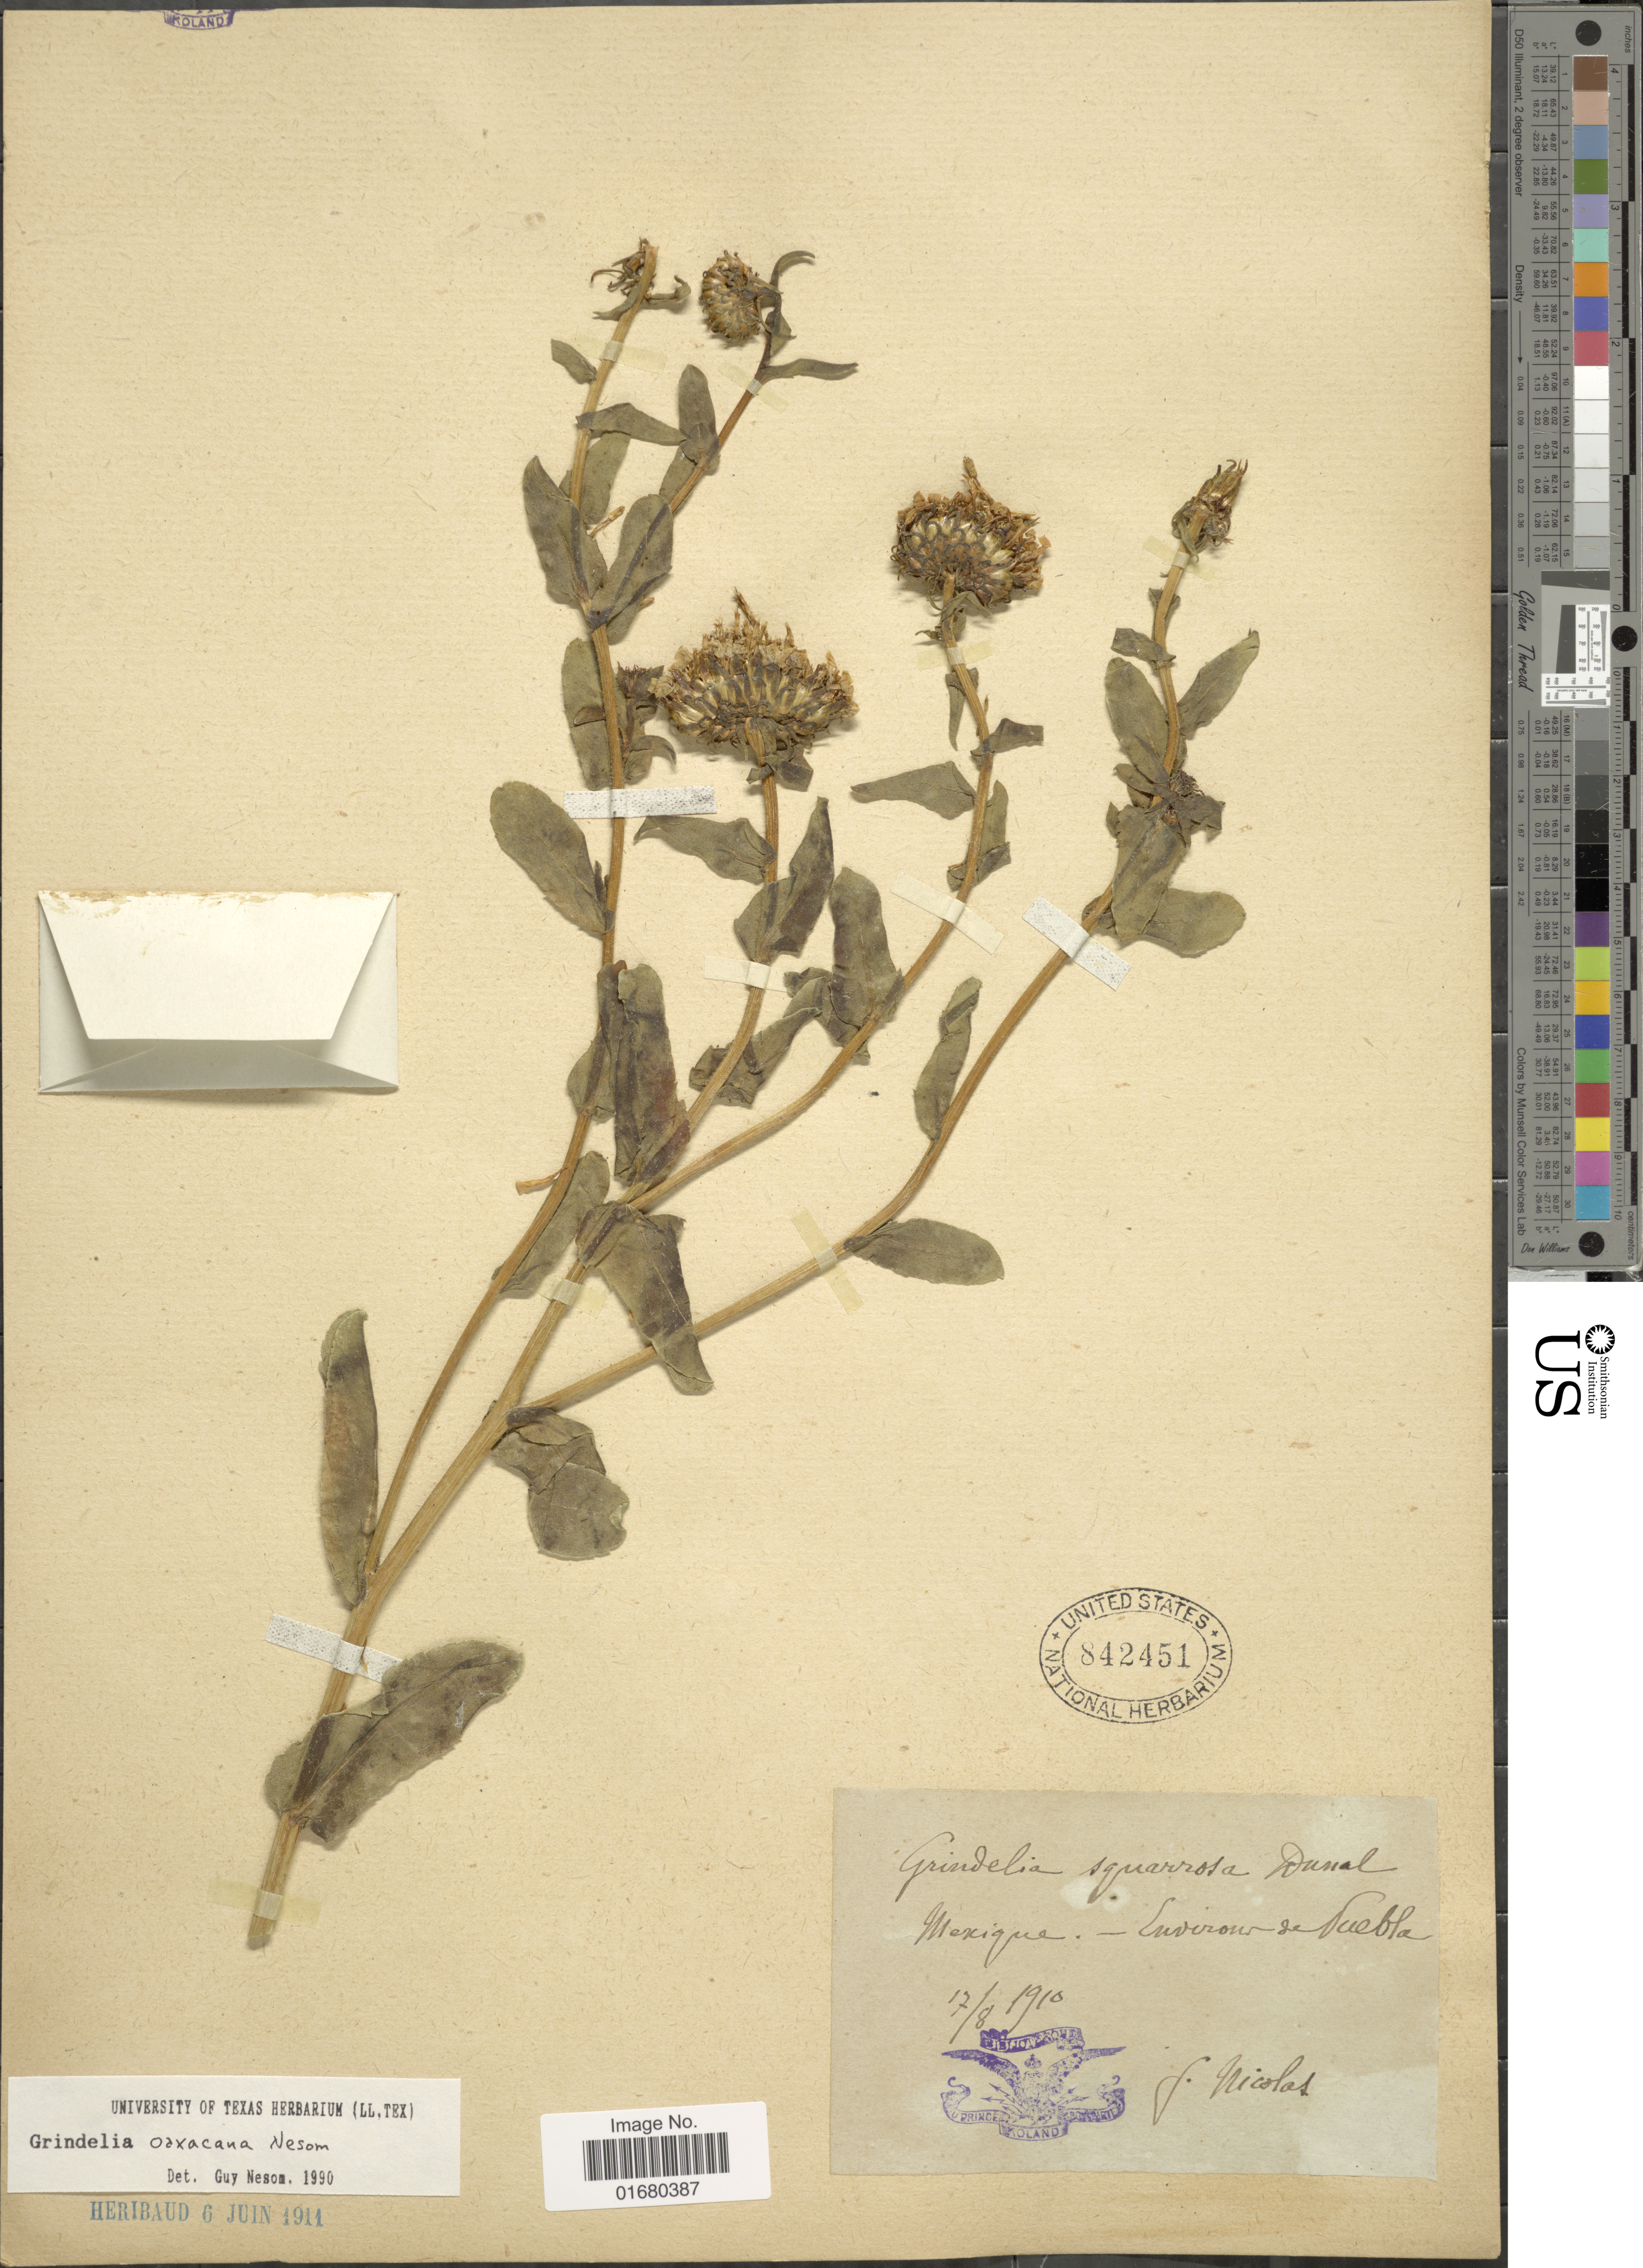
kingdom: Plantae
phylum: Tracheophyta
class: Magnoliopsida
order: Asterales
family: Asteraceae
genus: Grindelia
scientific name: Grindelia oaxacana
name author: G.L. Nesom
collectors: J. Nicolas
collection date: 1910-08-17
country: Mexico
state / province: Puebla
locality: Environs de Puebla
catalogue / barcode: US 842451